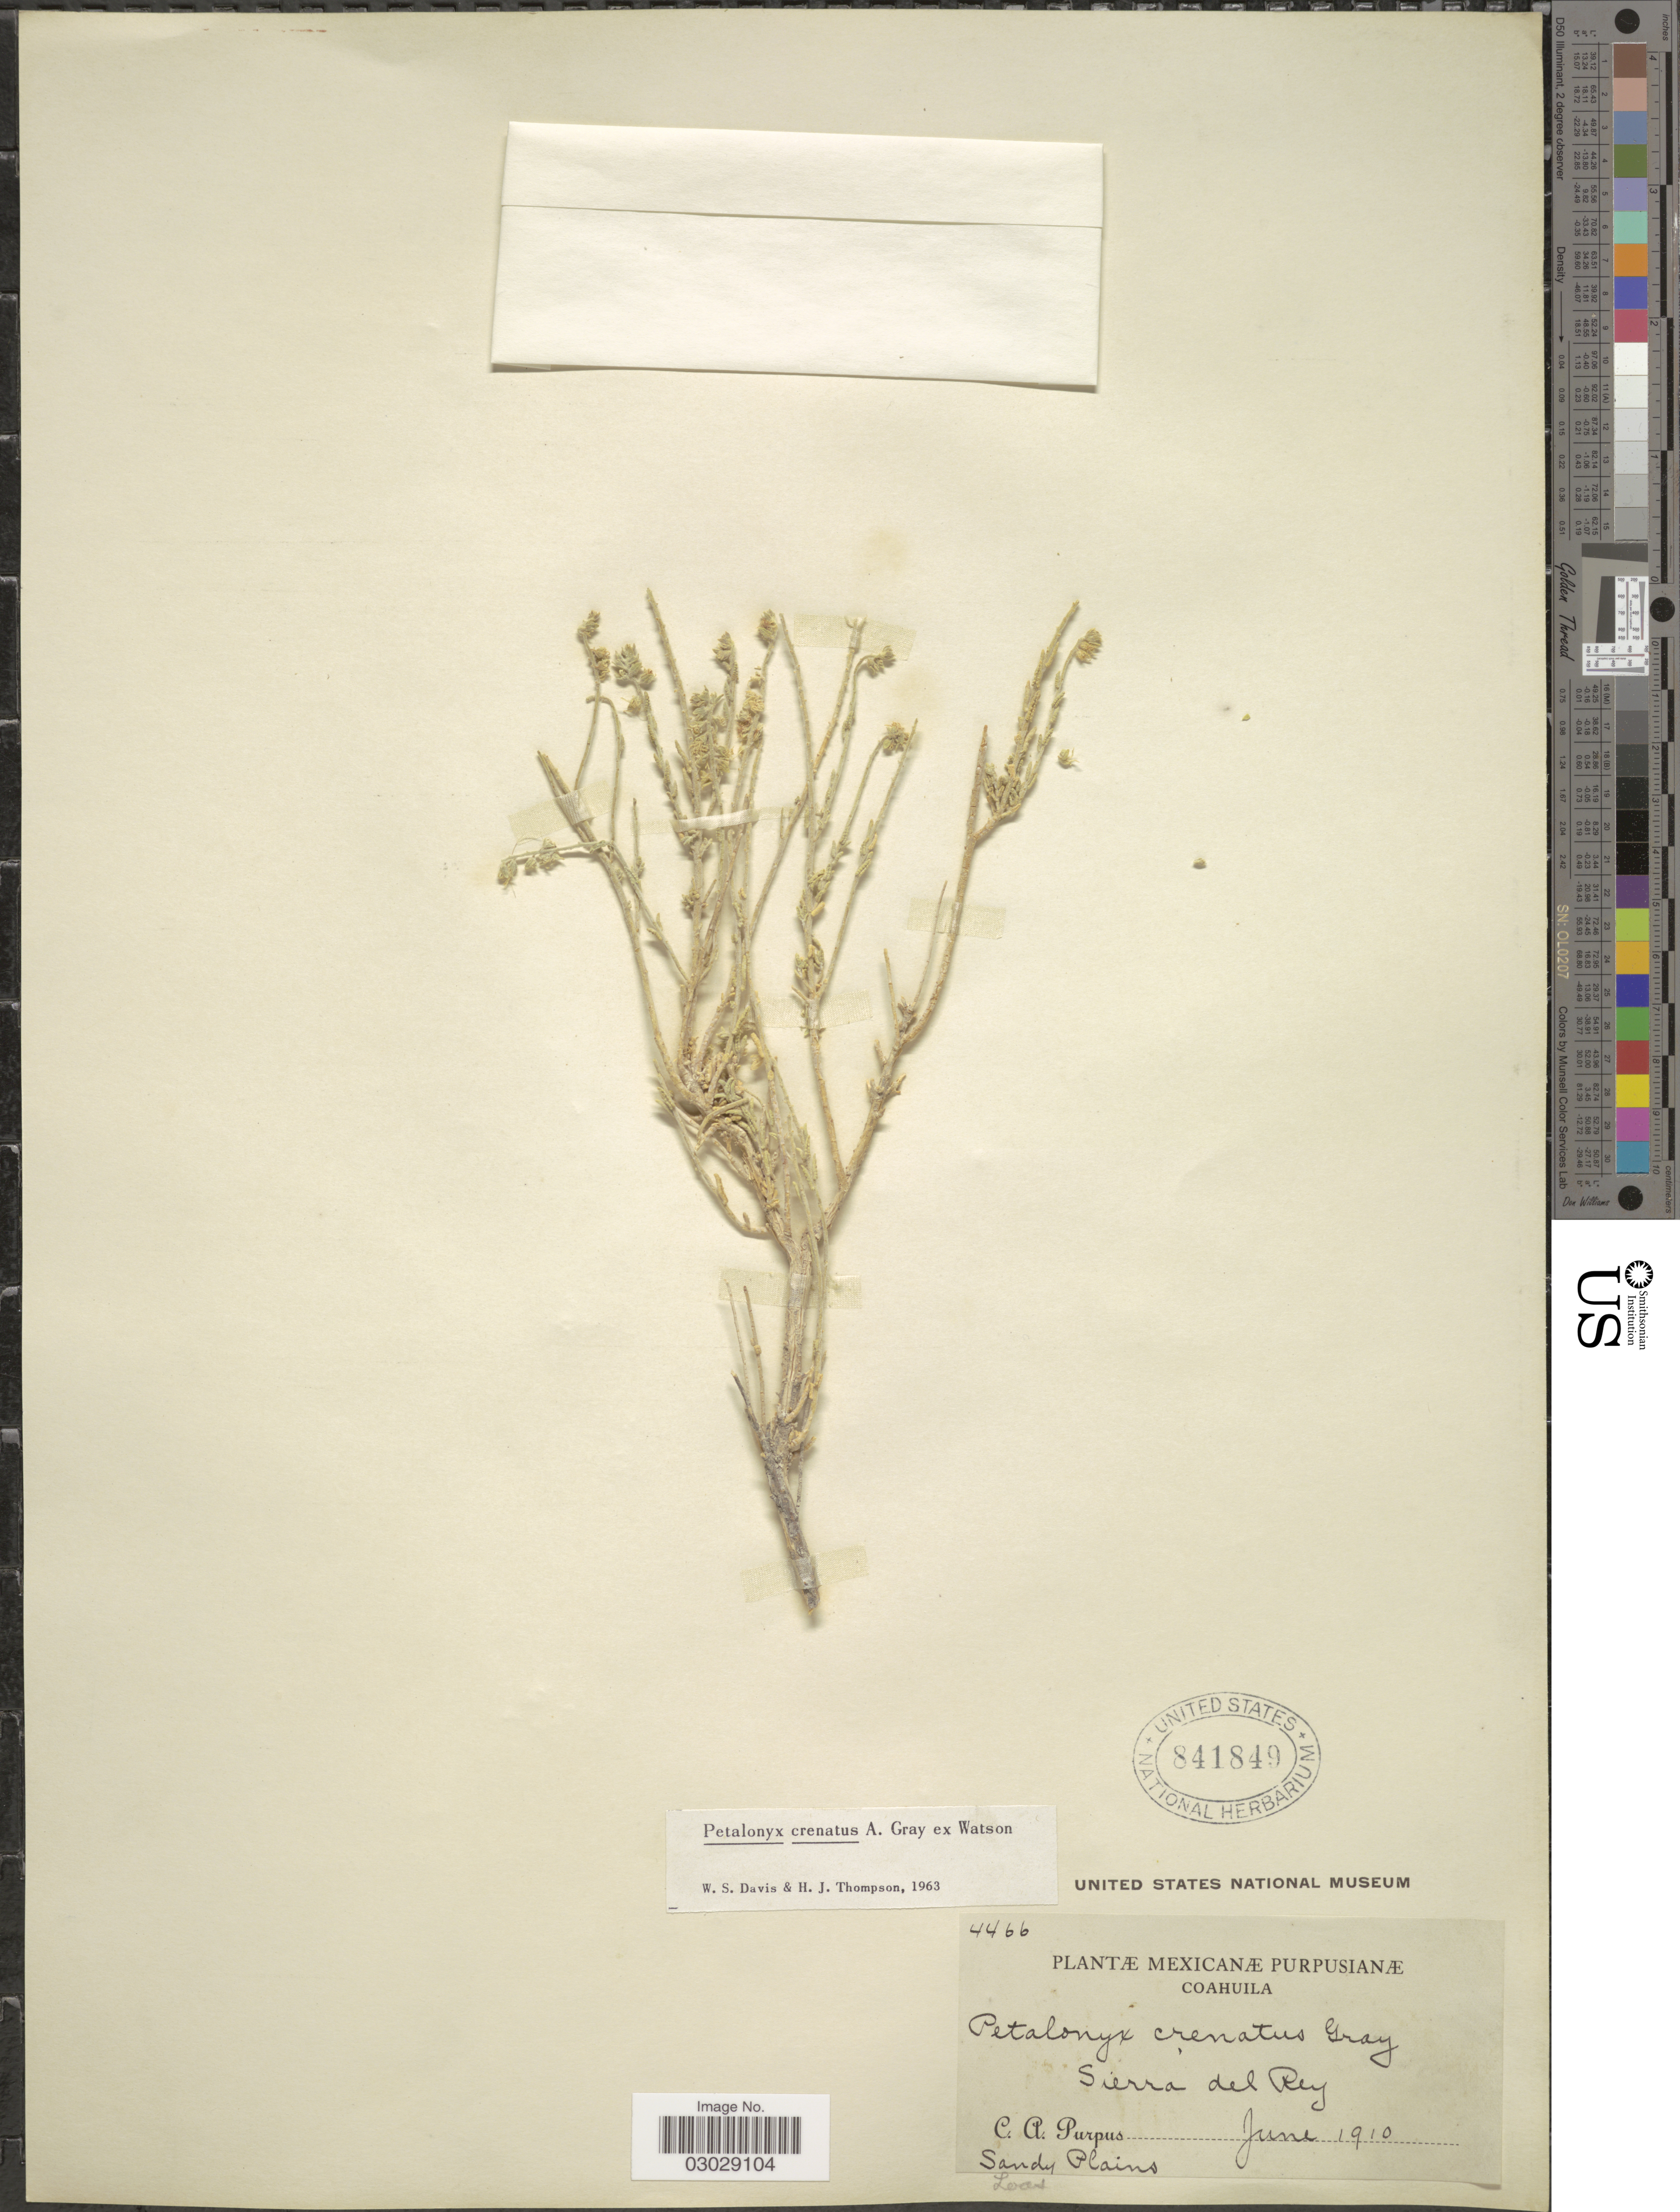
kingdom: Plantae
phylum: Tracheophyta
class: Magnoliopsida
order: Cornales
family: Loasaceae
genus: Petalonyx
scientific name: Petalonyx crenatus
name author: A. Gray in S. Watson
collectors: C. A. Purpus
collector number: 4466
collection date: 1910-06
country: Mexico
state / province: Coahuila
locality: Sierra del Rey. Sandy Plains.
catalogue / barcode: US 841849